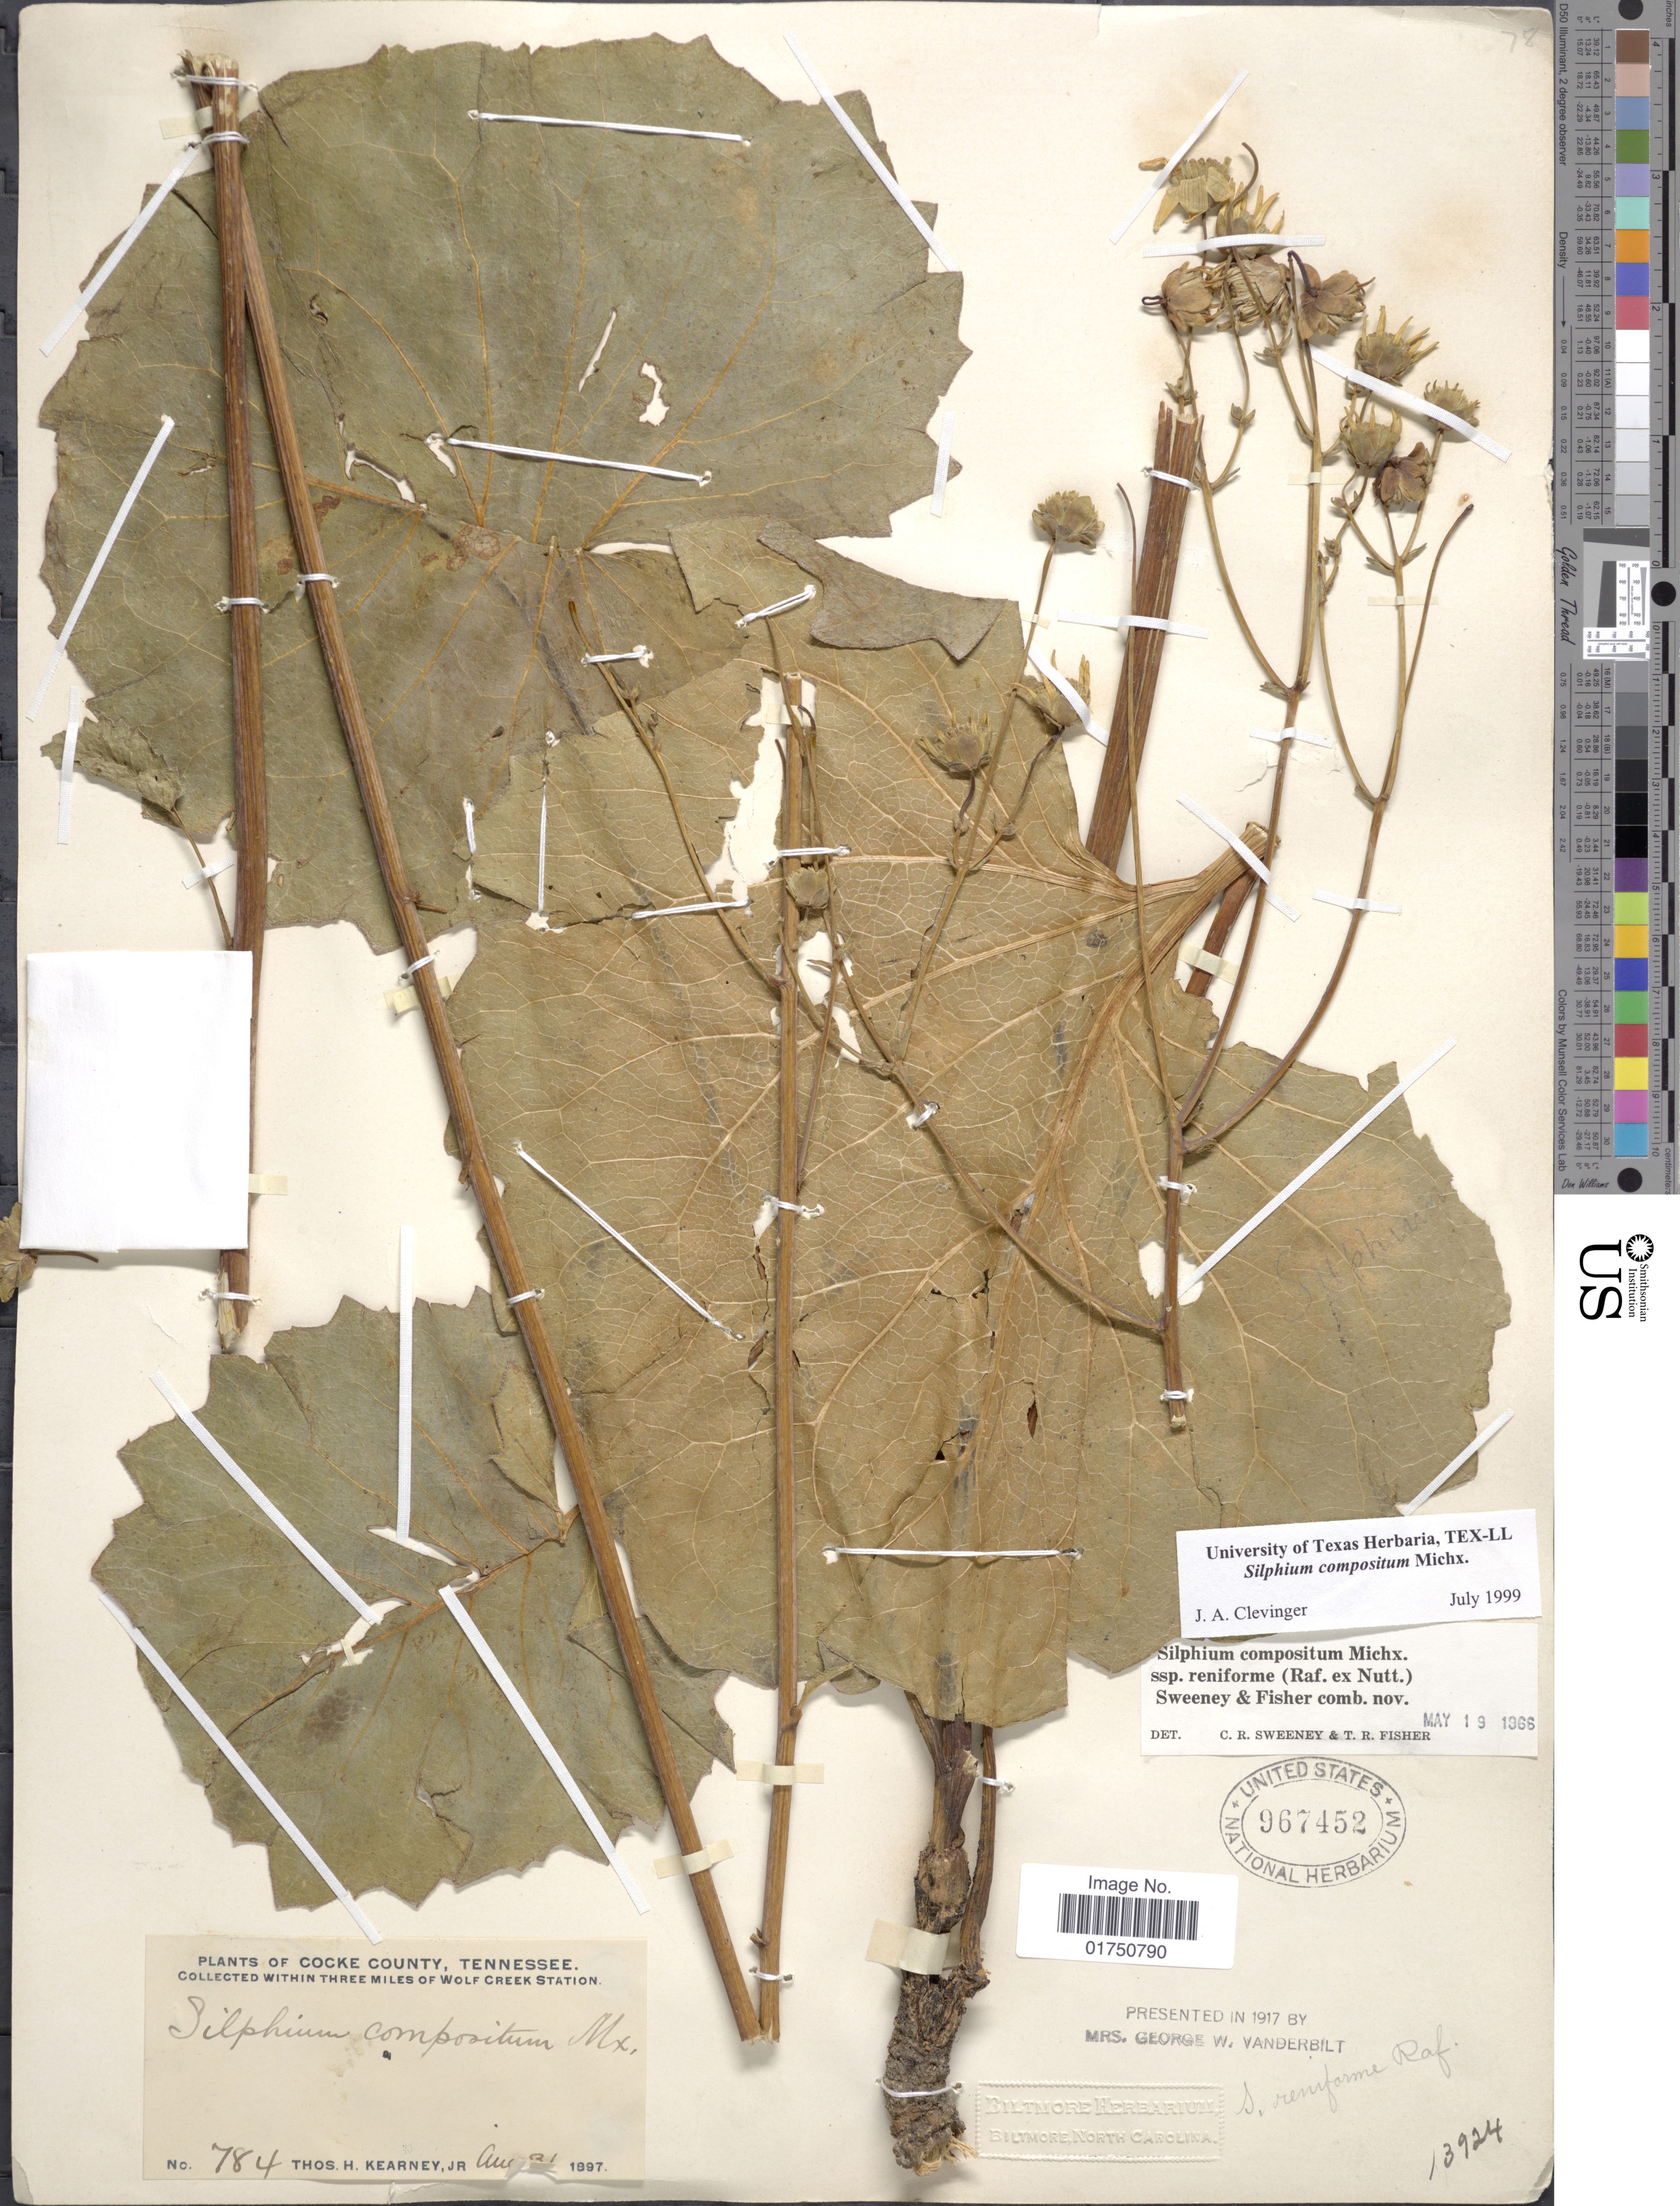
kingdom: Plantae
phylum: Tracheophyta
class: Magnoliopsida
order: Asterales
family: Asteraceae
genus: Silphium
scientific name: Silphium compositum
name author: Michx.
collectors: T. H. Kearney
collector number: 784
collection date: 1897-08-31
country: United States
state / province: Tennessee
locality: Cocke County, Tennessee. Collected within Three Miles of Wolf Creek Station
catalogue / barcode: US 967452